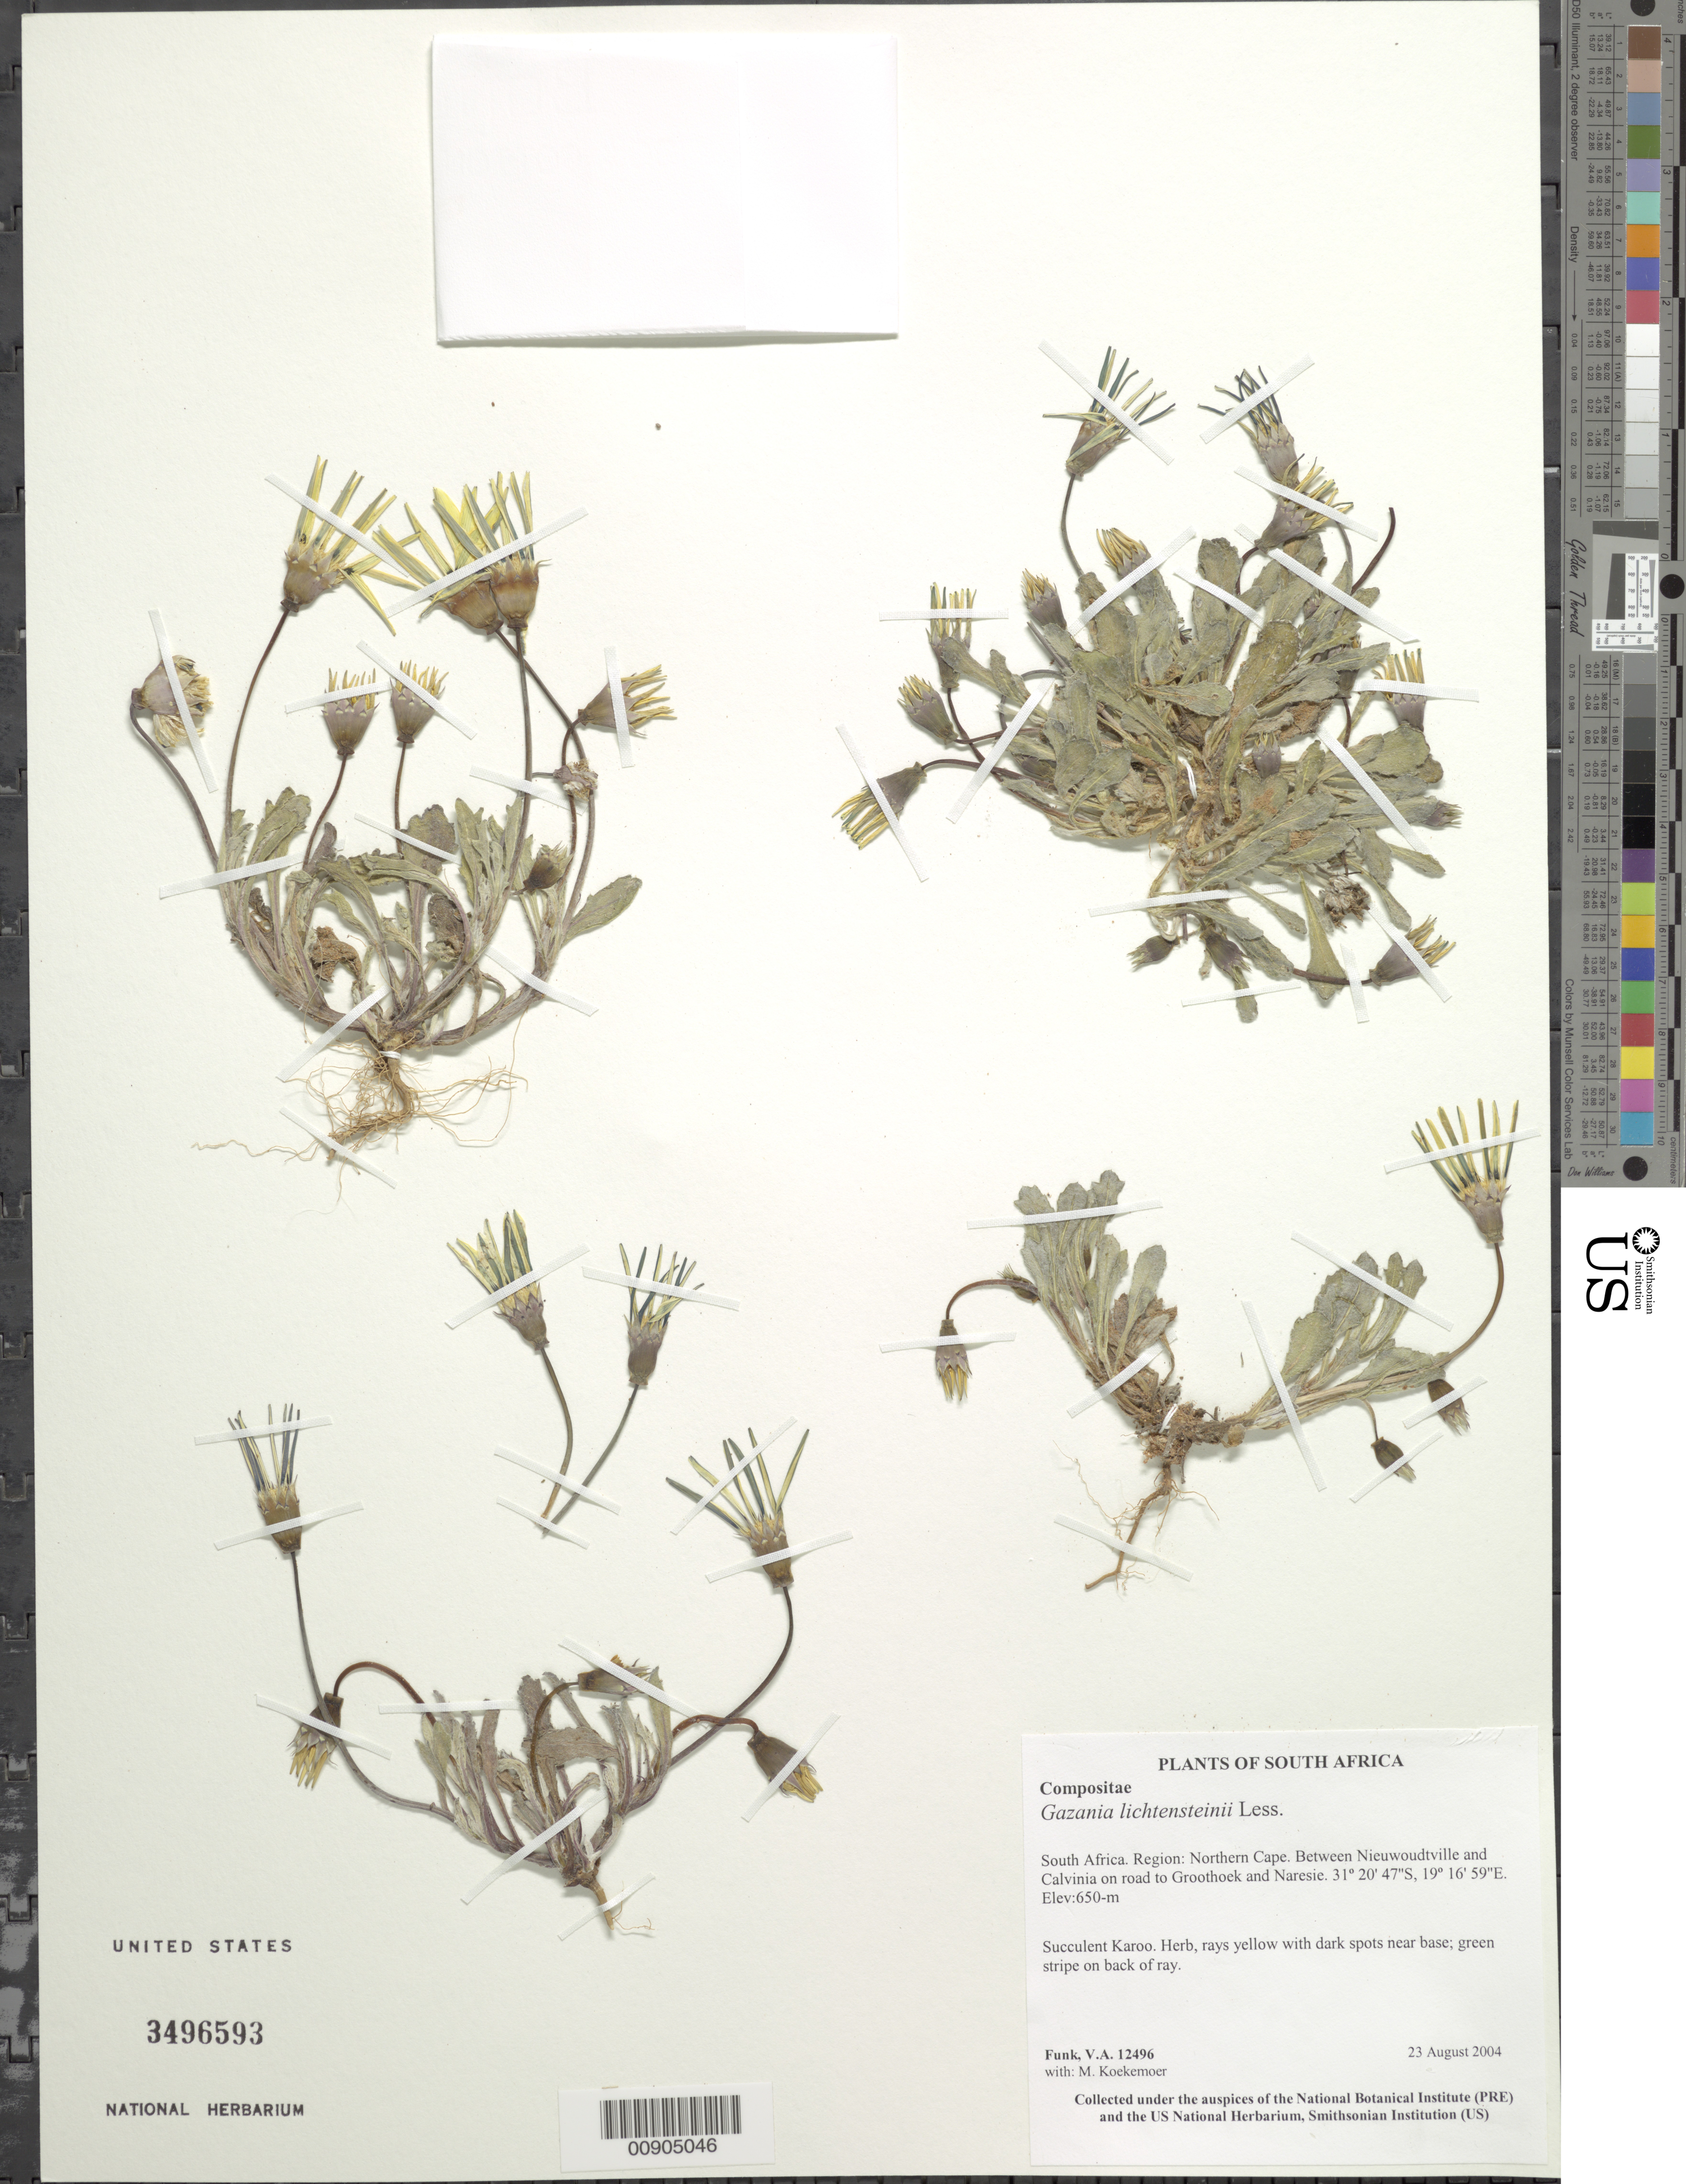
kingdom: Plantae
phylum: Tracheophyta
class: Magnoliopsida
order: Asterales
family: Asteraceae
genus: Gazania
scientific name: Gazania lichtensteinii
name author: Less.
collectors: V. Funk & M. Koekemoer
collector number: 12496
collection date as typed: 23 August 2004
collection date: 2004-08-23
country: South Africa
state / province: Northern Cape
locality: between Nieuwoudtville and Calvinia, on road to Groothoek and Naresie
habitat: Succulent karoo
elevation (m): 650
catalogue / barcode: US 3496593